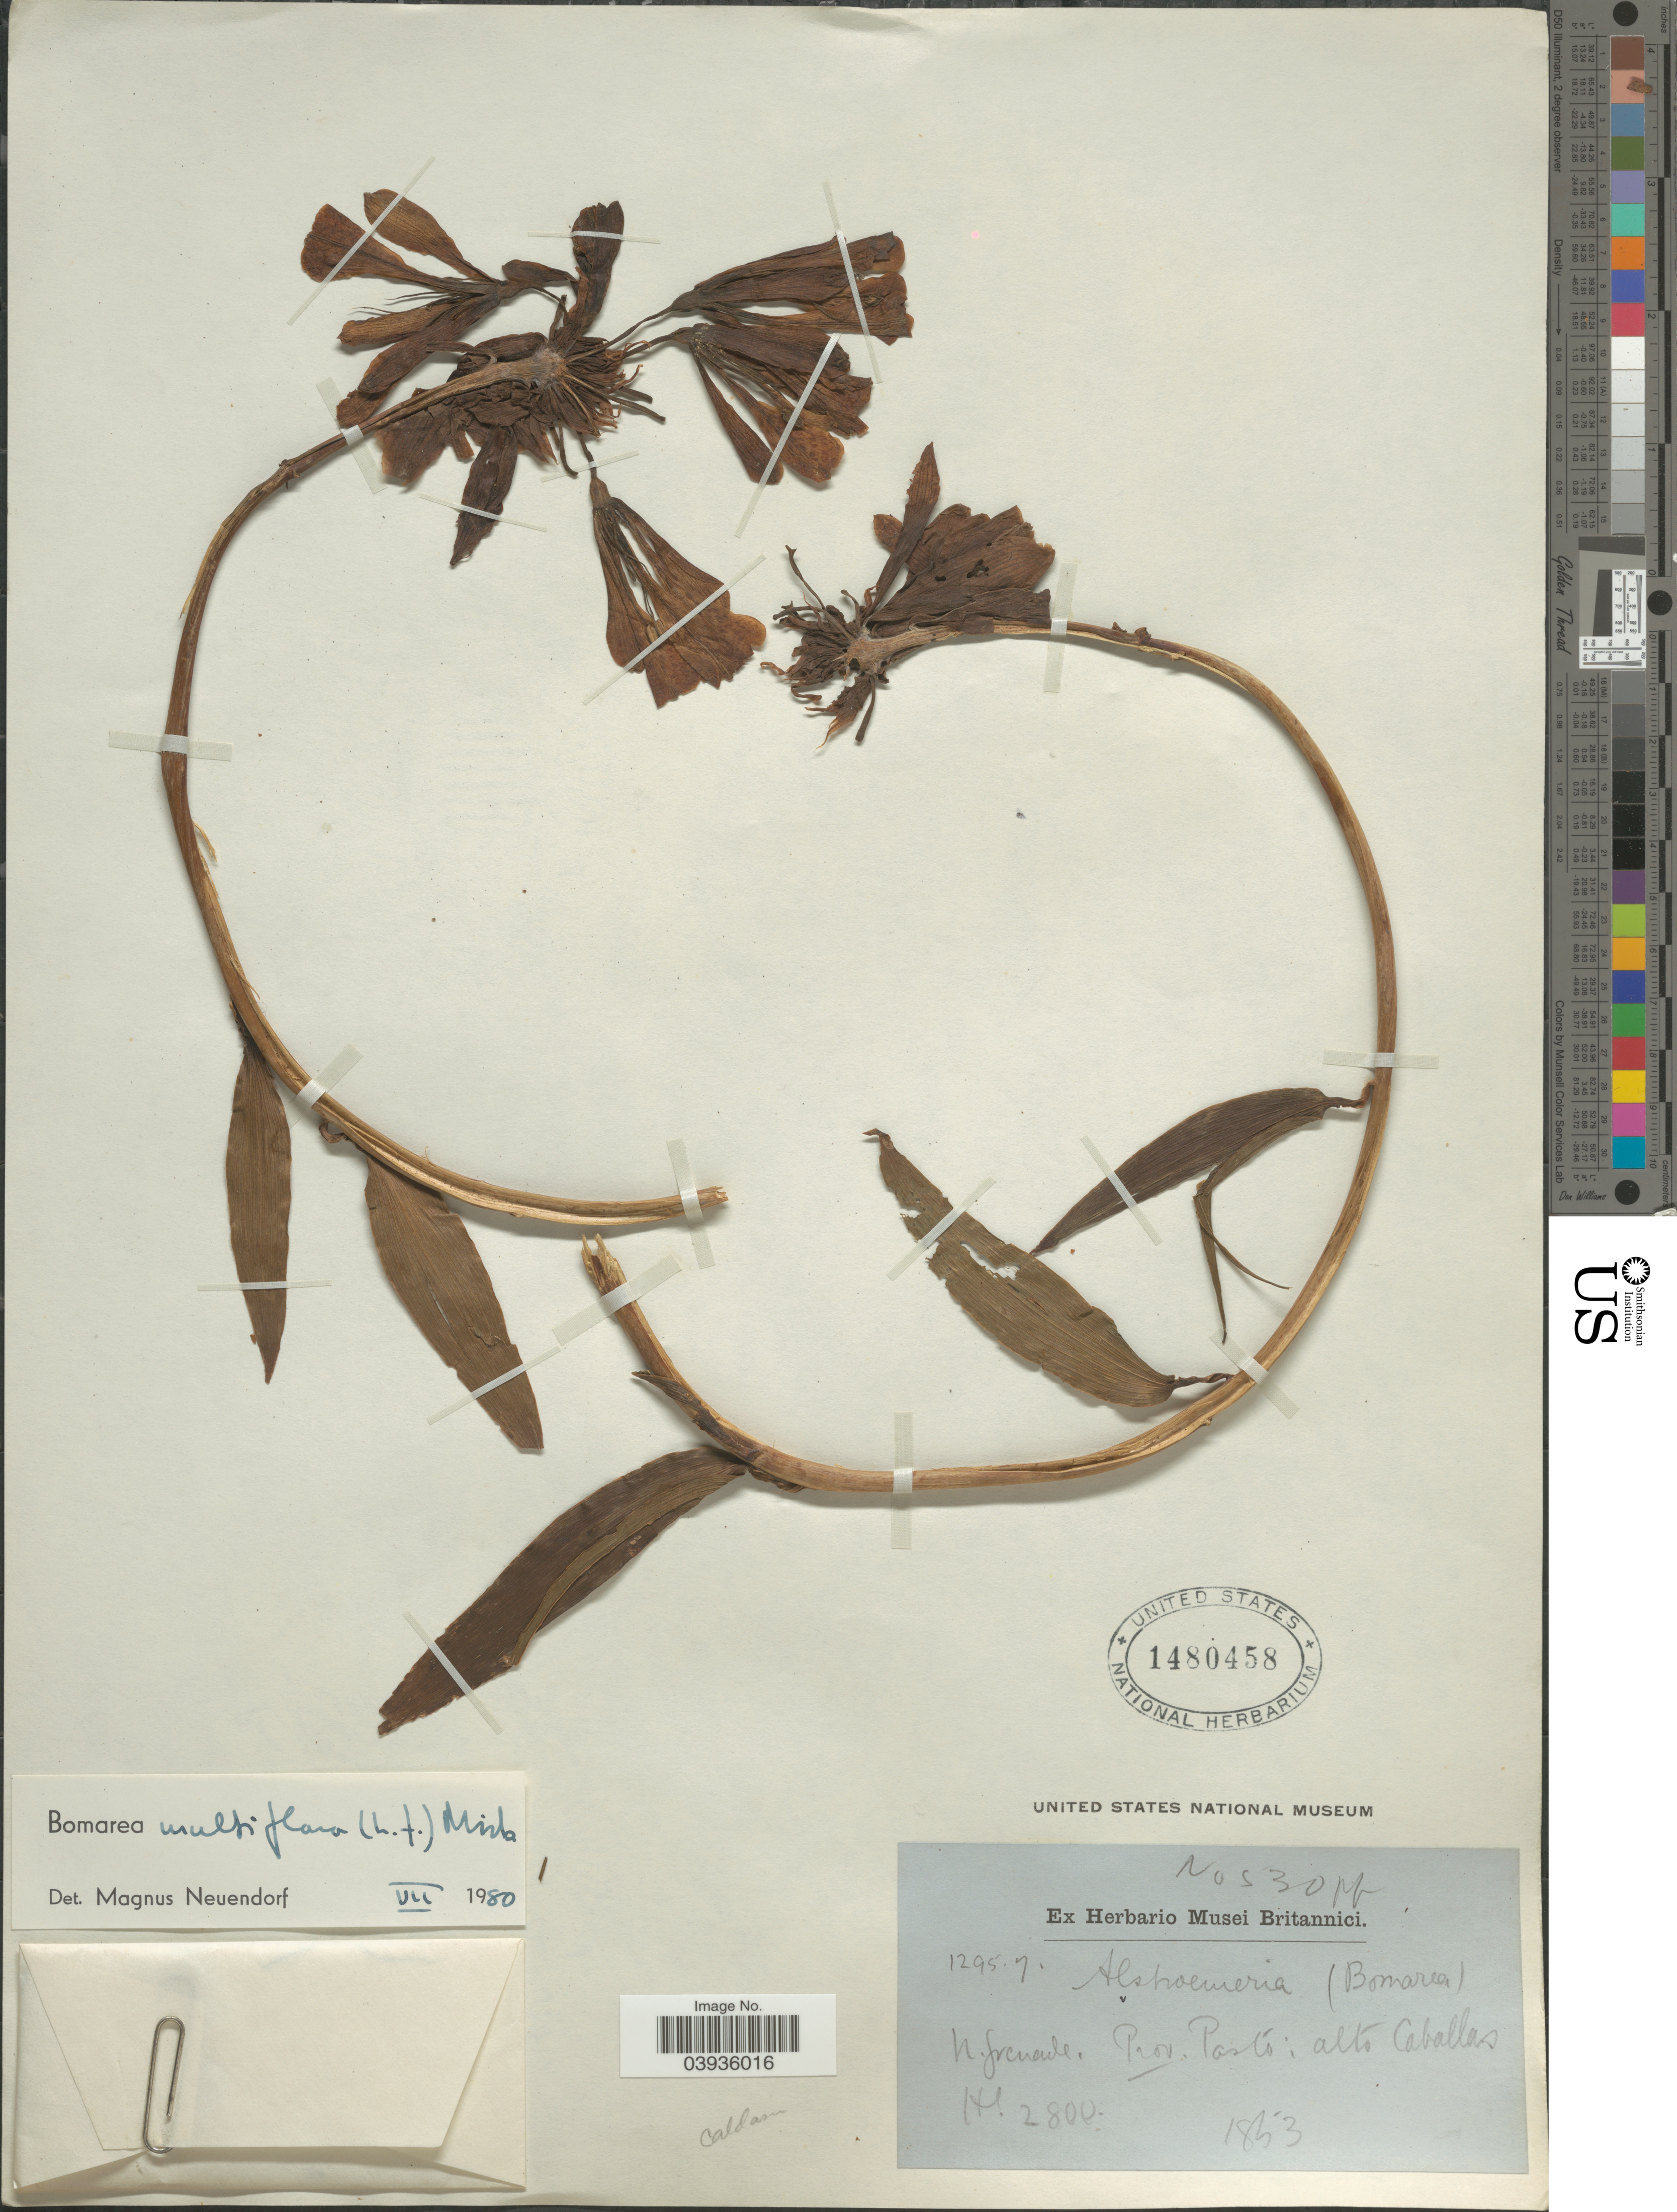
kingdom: Plantae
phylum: Tracheophyta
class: Liliopsida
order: Liliales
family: Alstroemeriaceae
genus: Bomarea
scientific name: Bomarea multiflora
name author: (L. f.) Mirb.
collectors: ex herb. Musei Britannici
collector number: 530*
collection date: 1853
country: Colombia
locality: N. Grenade. Prov. Pasto: Alto Caballas.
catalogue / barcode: US 1480458